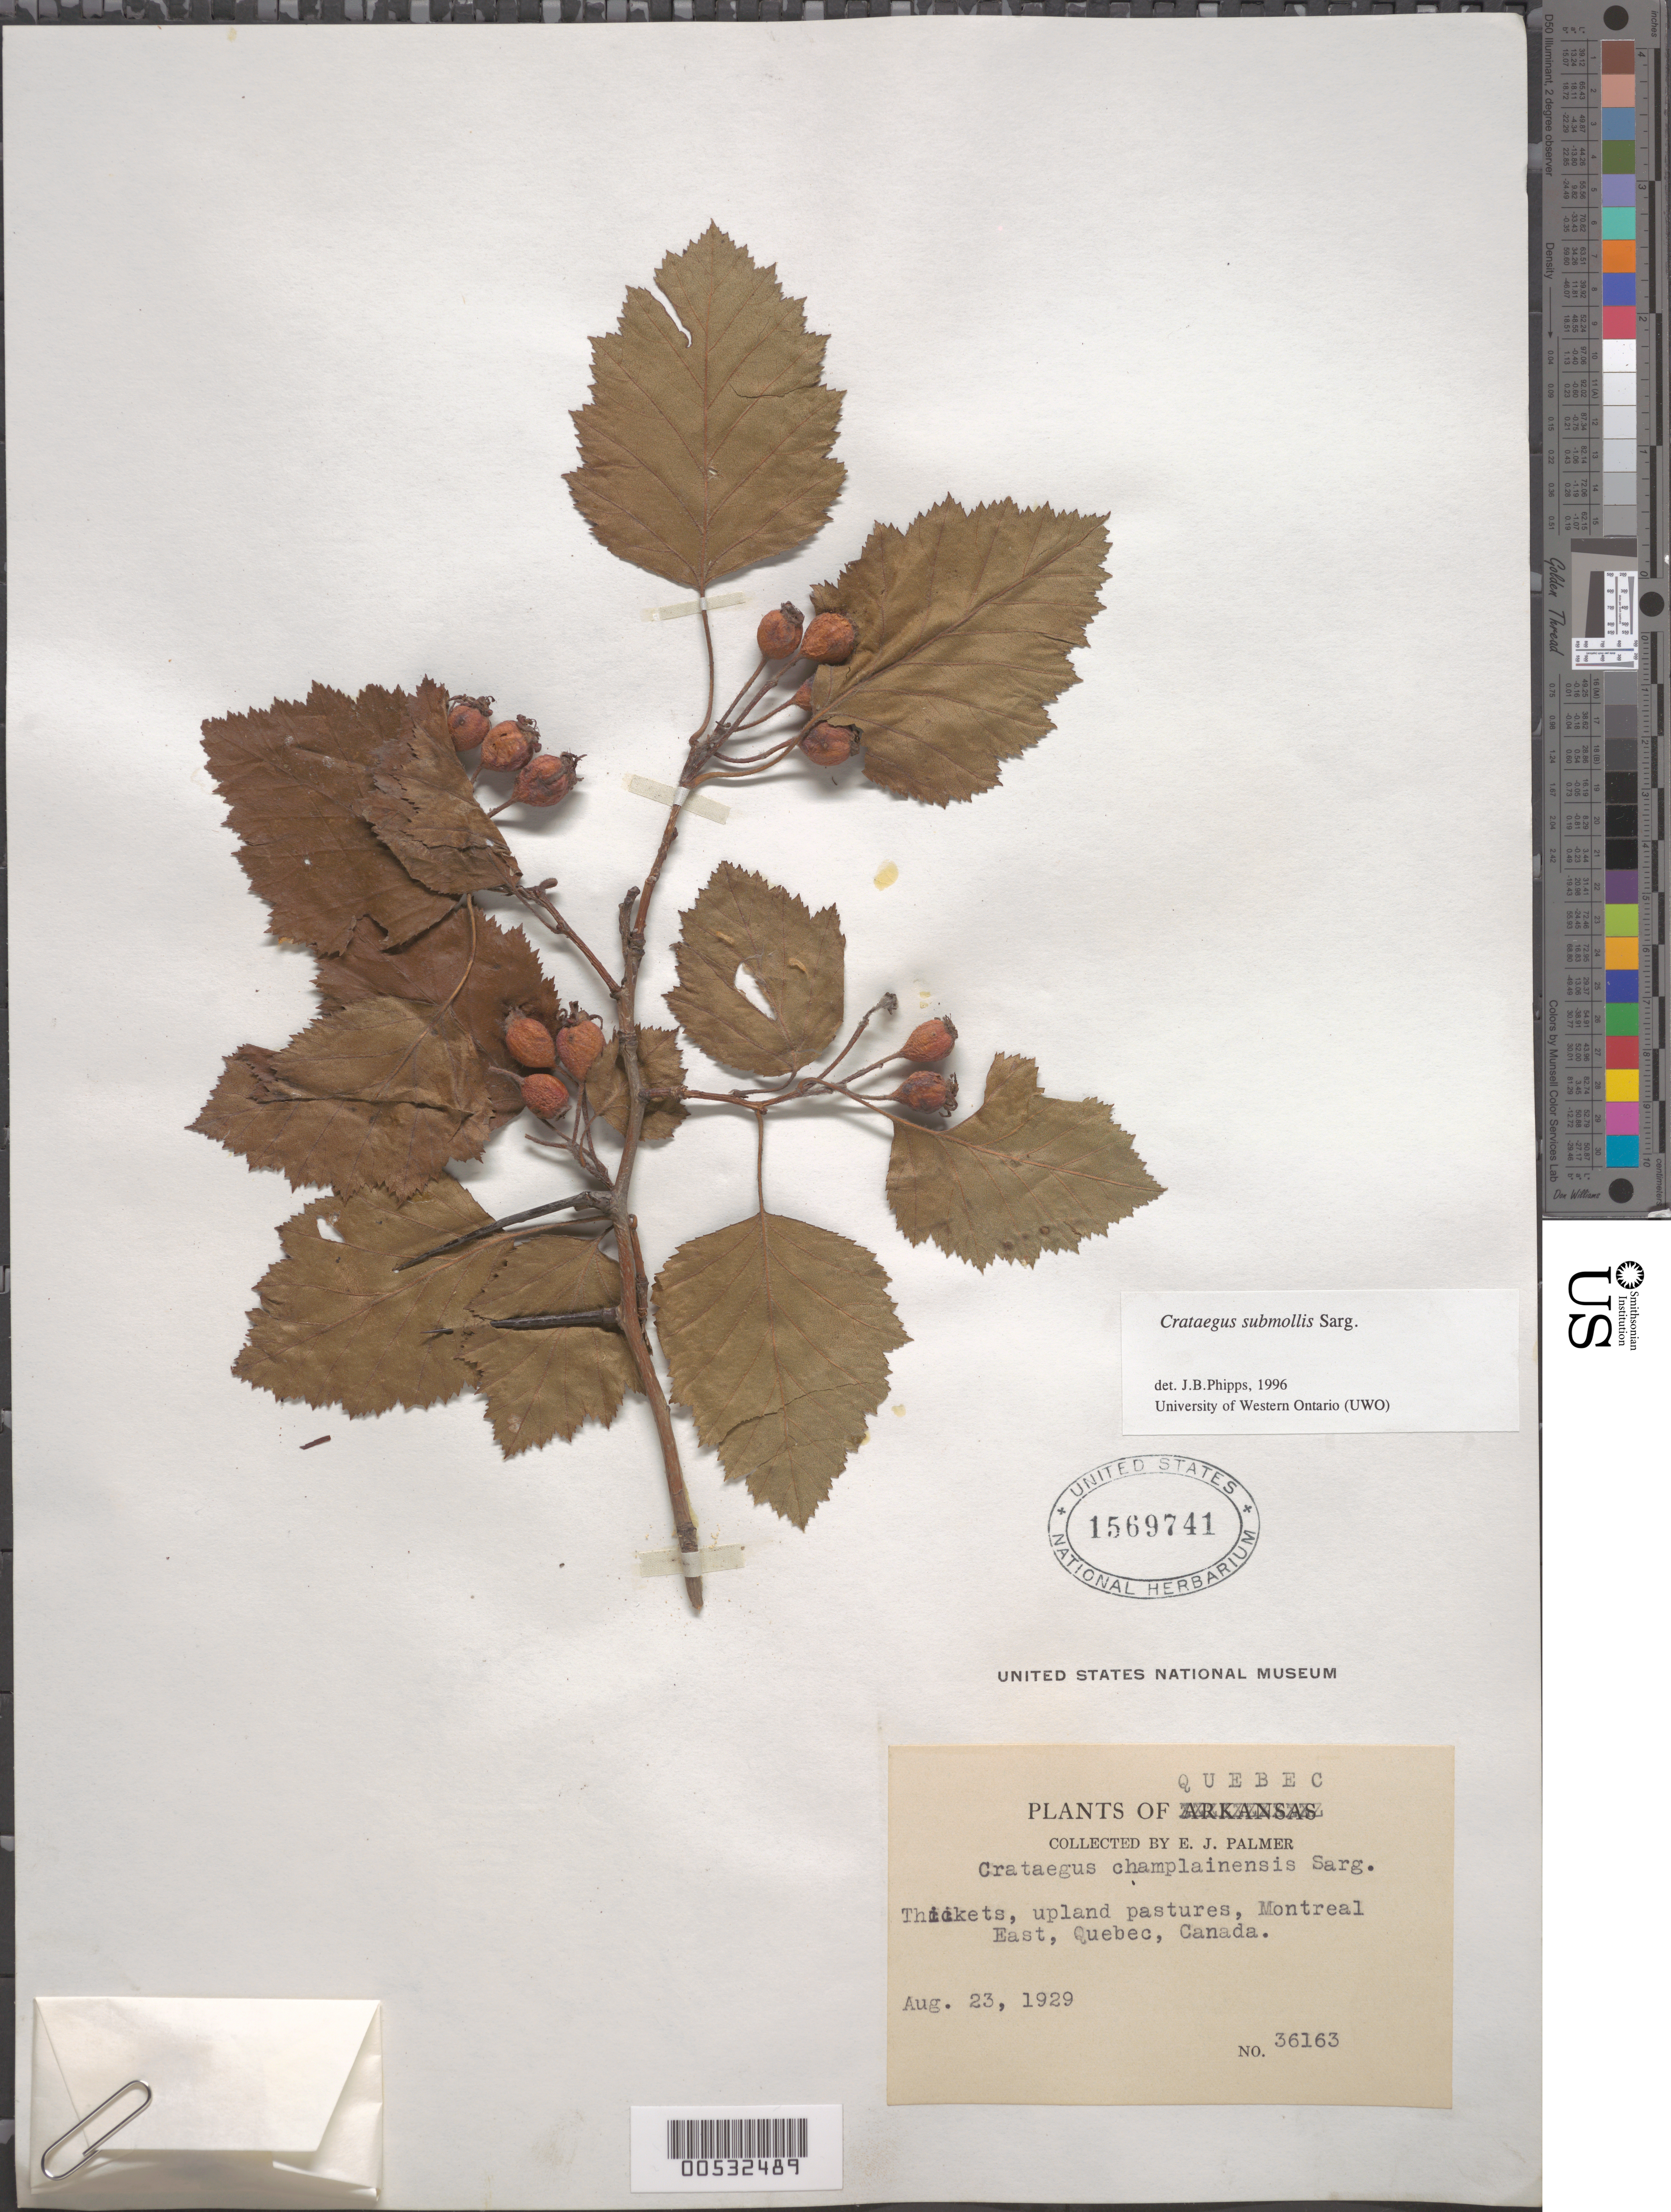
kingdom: Plantae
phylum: Tracheophyta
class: Magnoliopsida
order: Rosales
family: Rosaceae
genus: Crataegus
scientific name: Crataegus submollis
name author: Sarg.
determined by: Phipps, James B., (UWO), University of Western Ontario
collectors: E. J. Palmer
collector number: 36163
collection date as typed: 23 Aug 1929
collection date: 1929-08-23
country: Canada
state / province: Quebec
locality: Montreal East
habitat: Thickets, upland pastures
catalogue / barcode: US 1569741